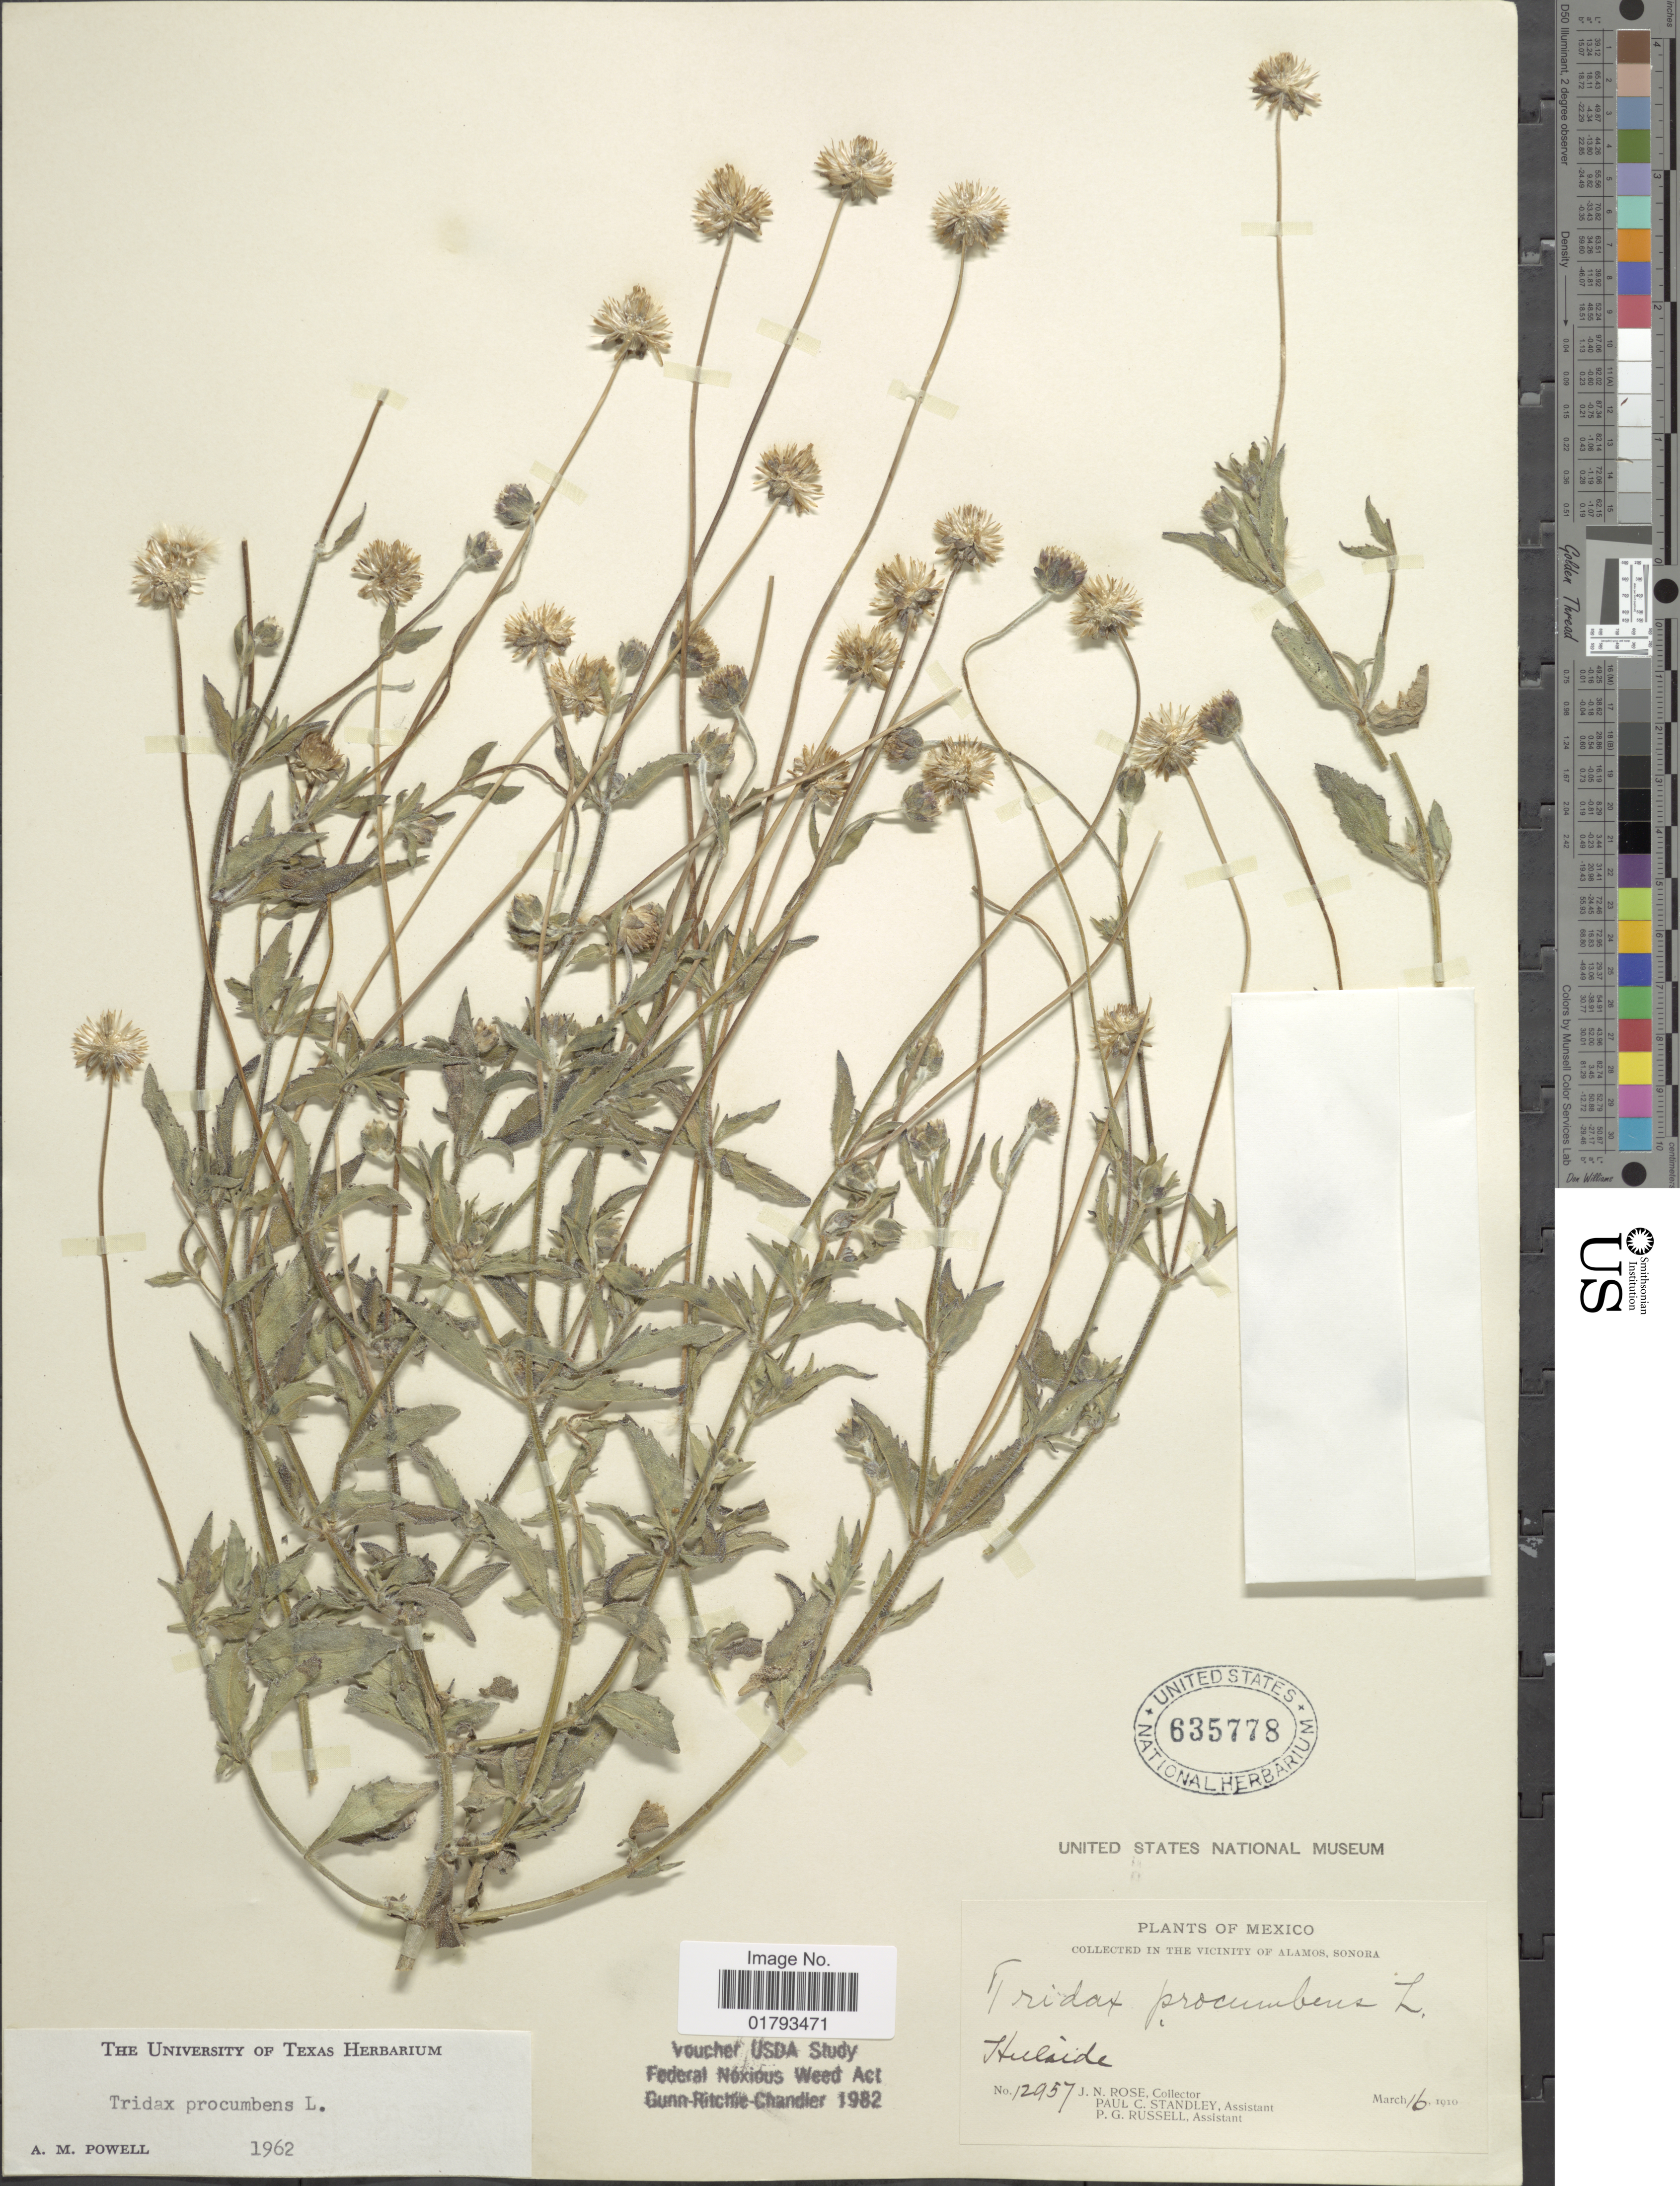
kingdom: Plantae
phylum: Tracheophyta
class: Magnoliopsida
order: Asterales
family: Asteraceae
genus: Tridax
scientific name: Tridax procumbens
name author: L.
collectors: J. N. Rose, P. C. Standley & P. G. Russell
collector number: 12957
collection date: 1910-03-16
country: Mexico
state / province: Sonora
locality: Hillside. The Vicinity of Alamos, Sonora.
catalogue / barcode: US 635778